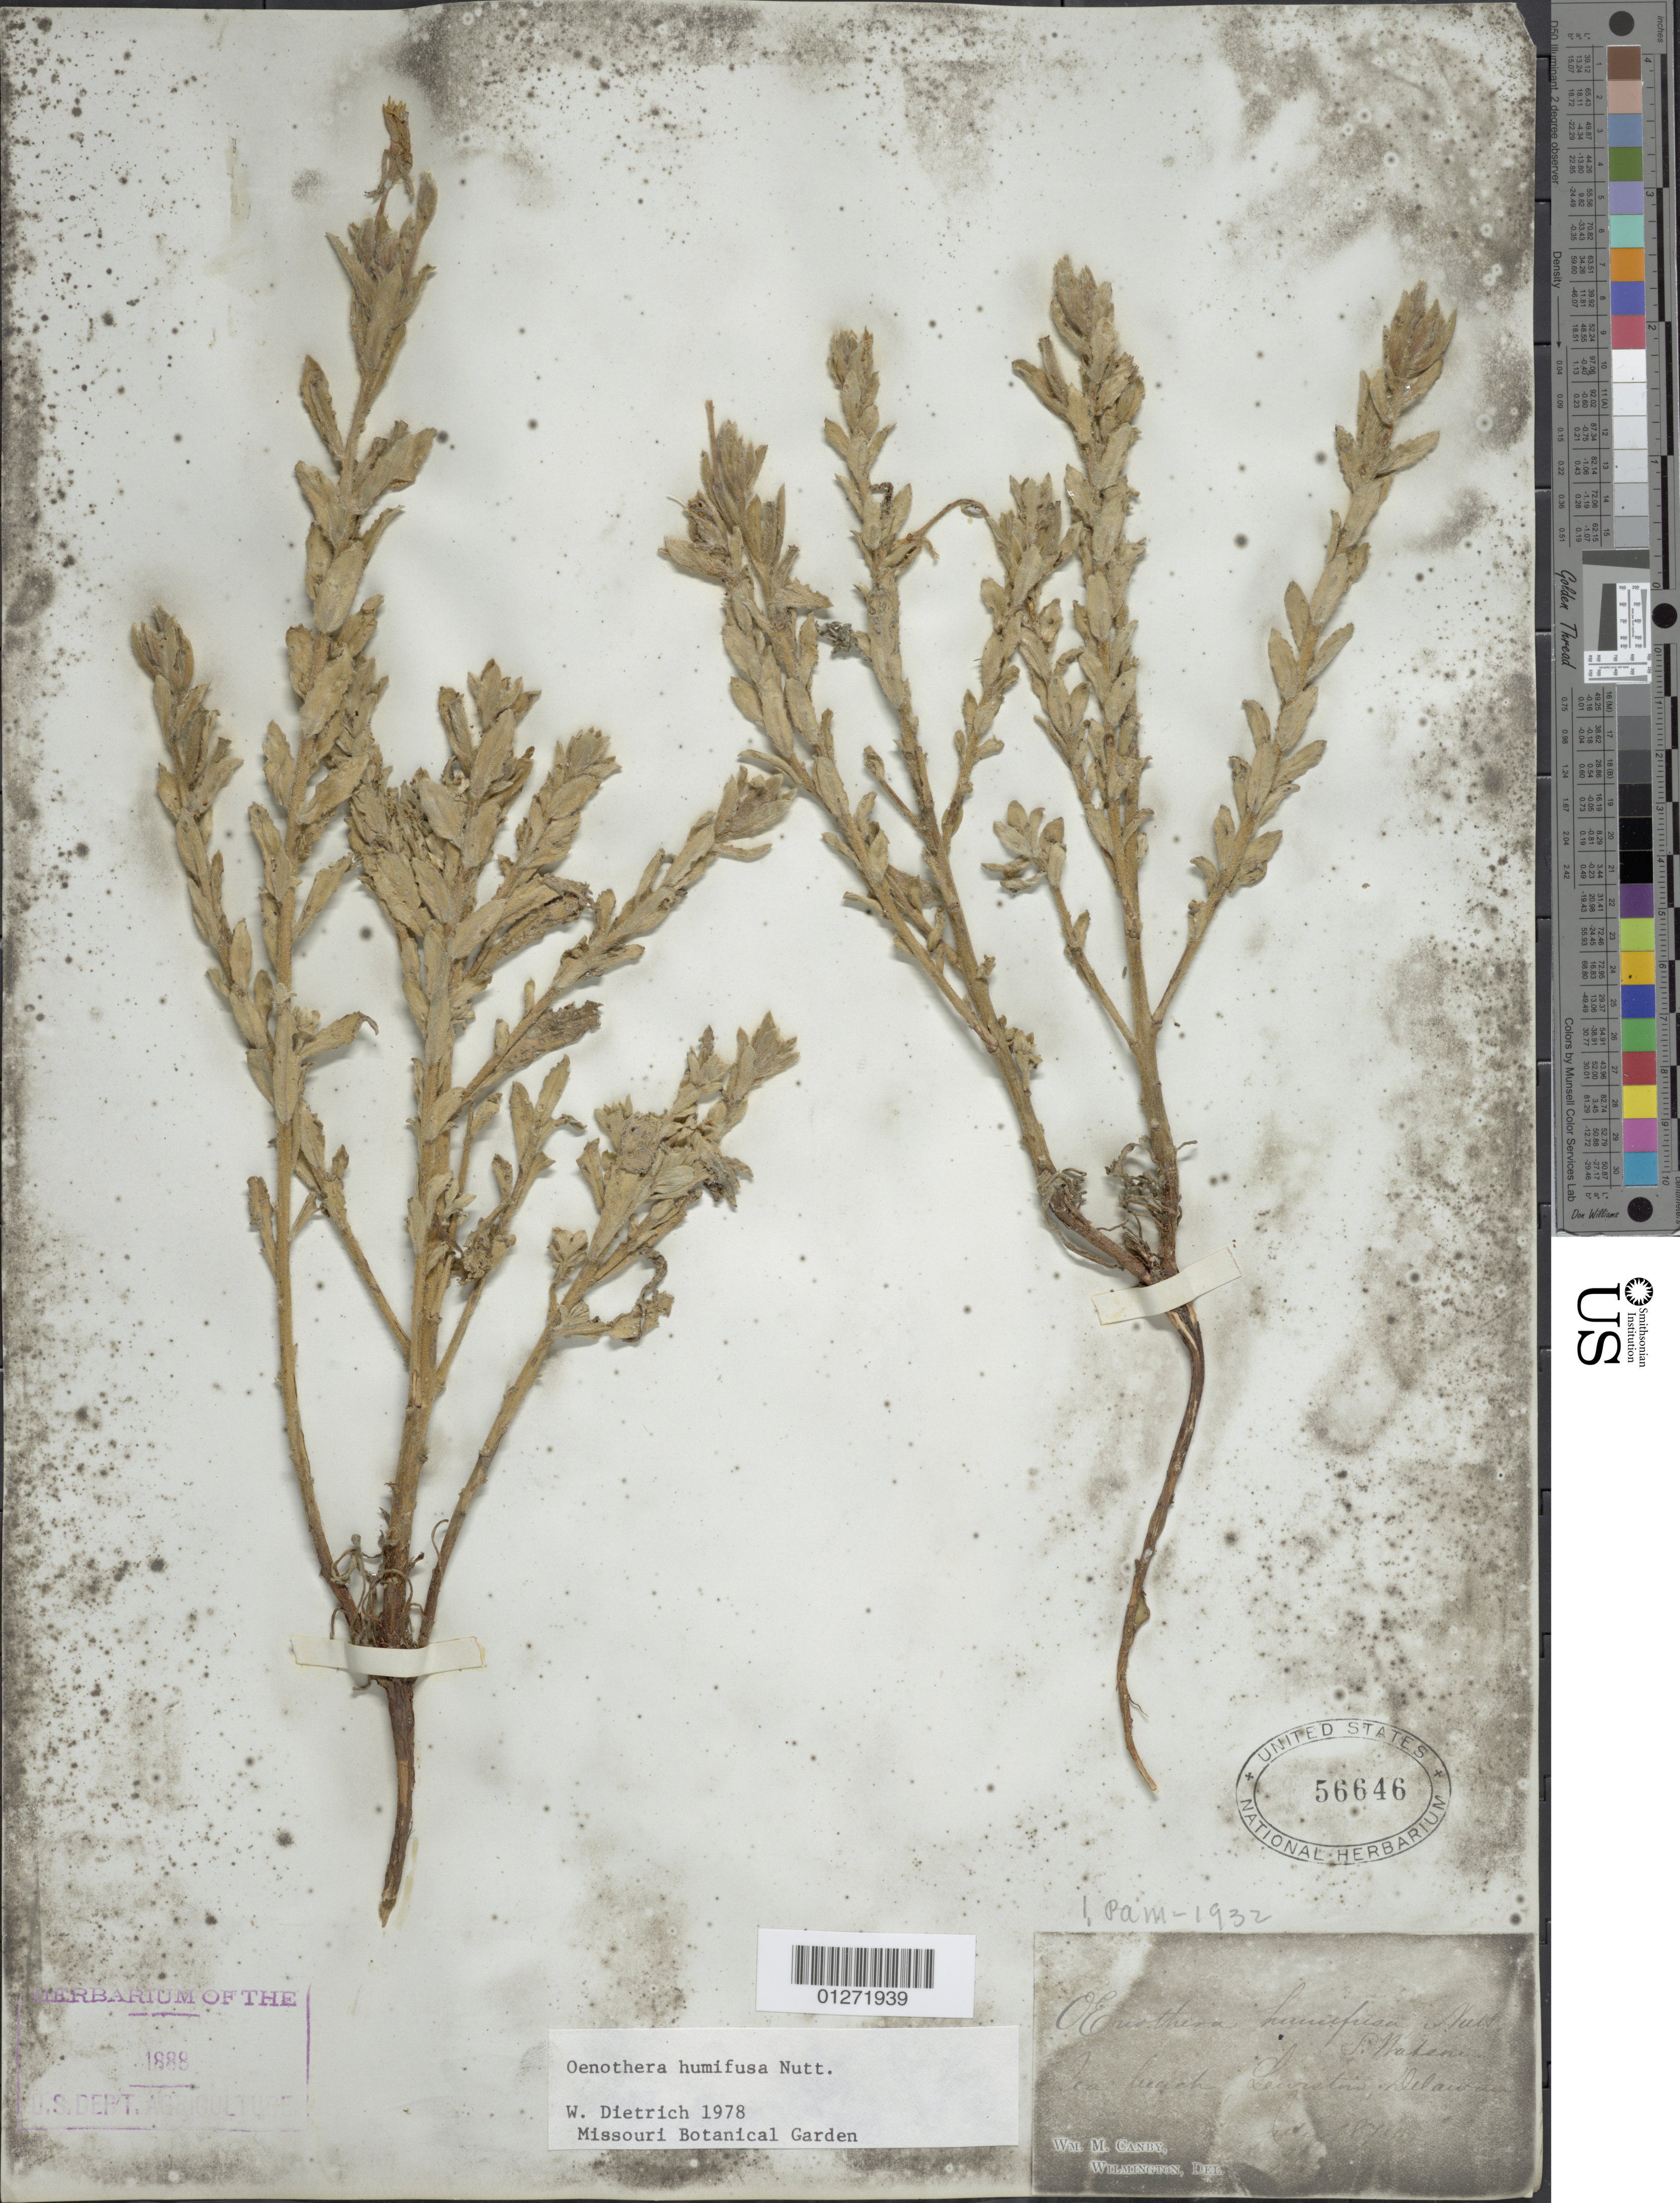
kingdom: Plantae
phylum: Tracheophyta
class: Magnoliopsida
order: Myrtales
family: Onagraceae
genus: Oenothera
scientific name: Oenothera humifusa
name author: Nutt.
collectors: W. M. Canby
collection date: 1874-07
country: United States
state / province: Delaware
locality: Leurston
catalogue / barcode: US 56646